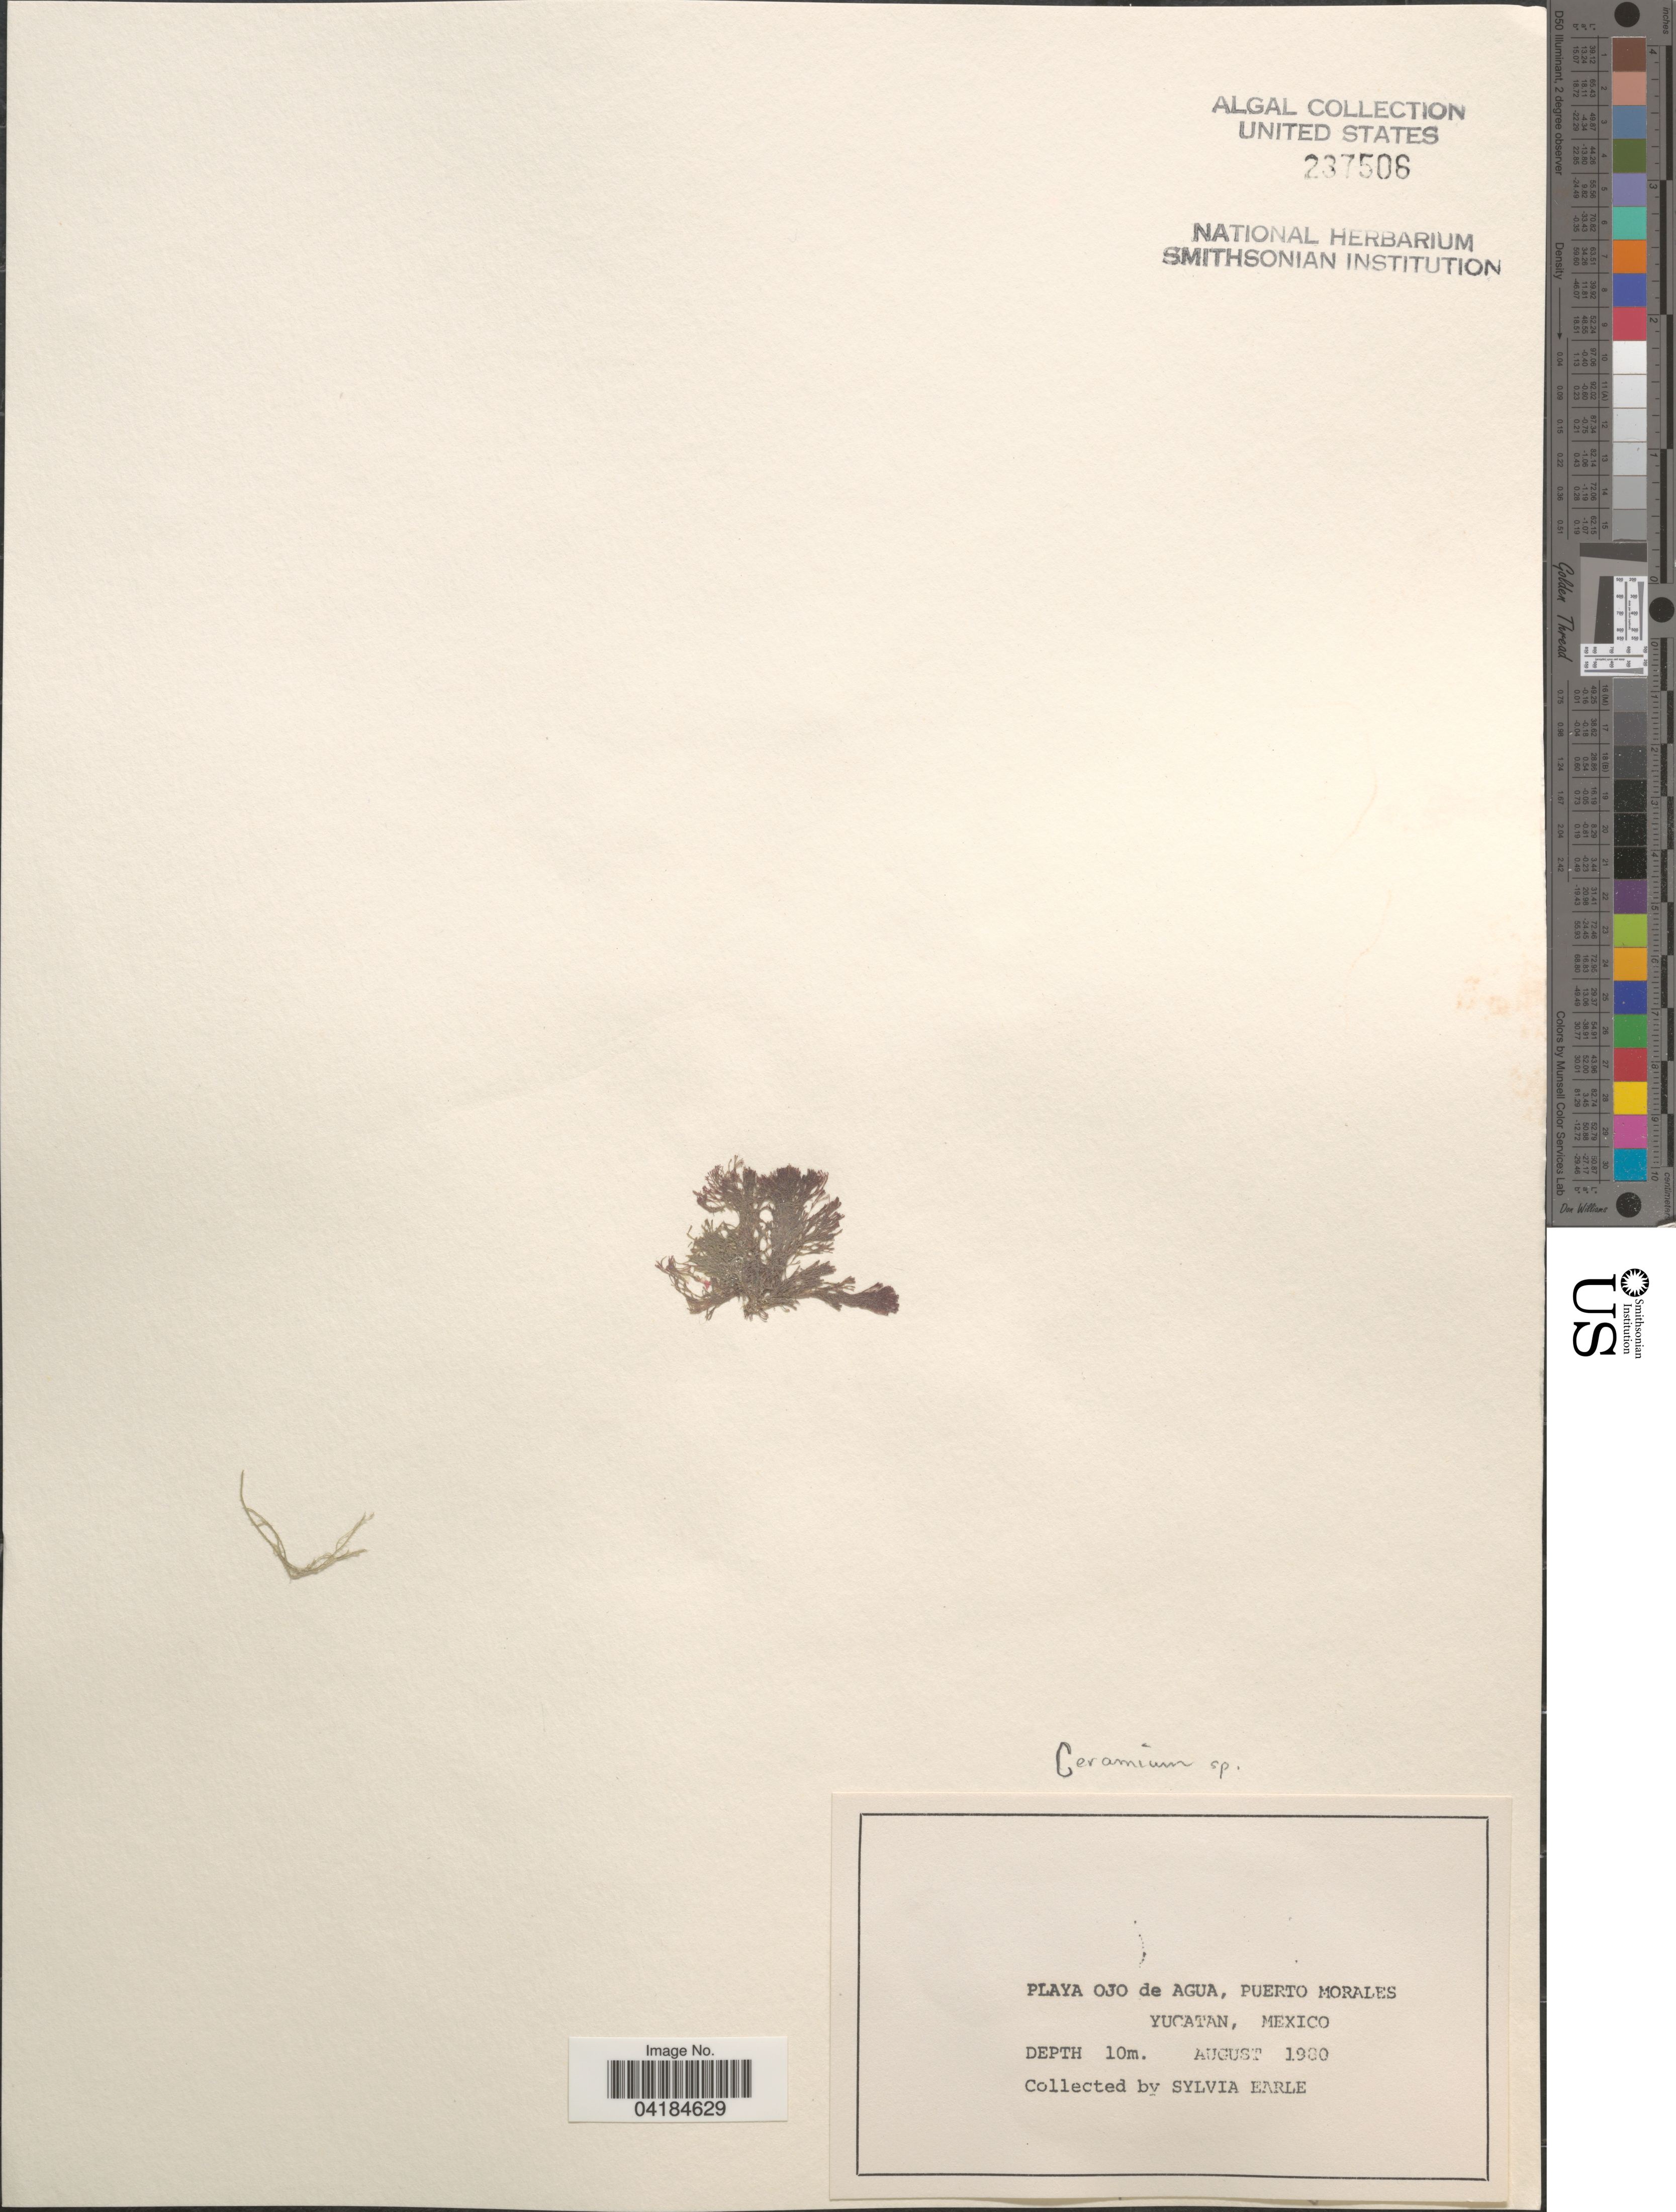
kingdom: Plantae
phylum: Rhodophyta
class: Florideophyceae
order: Ceramiales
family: Ceramiaceae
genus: Ceramium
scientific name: Ceramium sp.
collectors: S. A. Earle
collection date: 1980-08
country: Mexico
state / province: Yucatán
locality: Playa de Ojo de Agua, Puerto Morales.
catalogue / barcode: US 237506